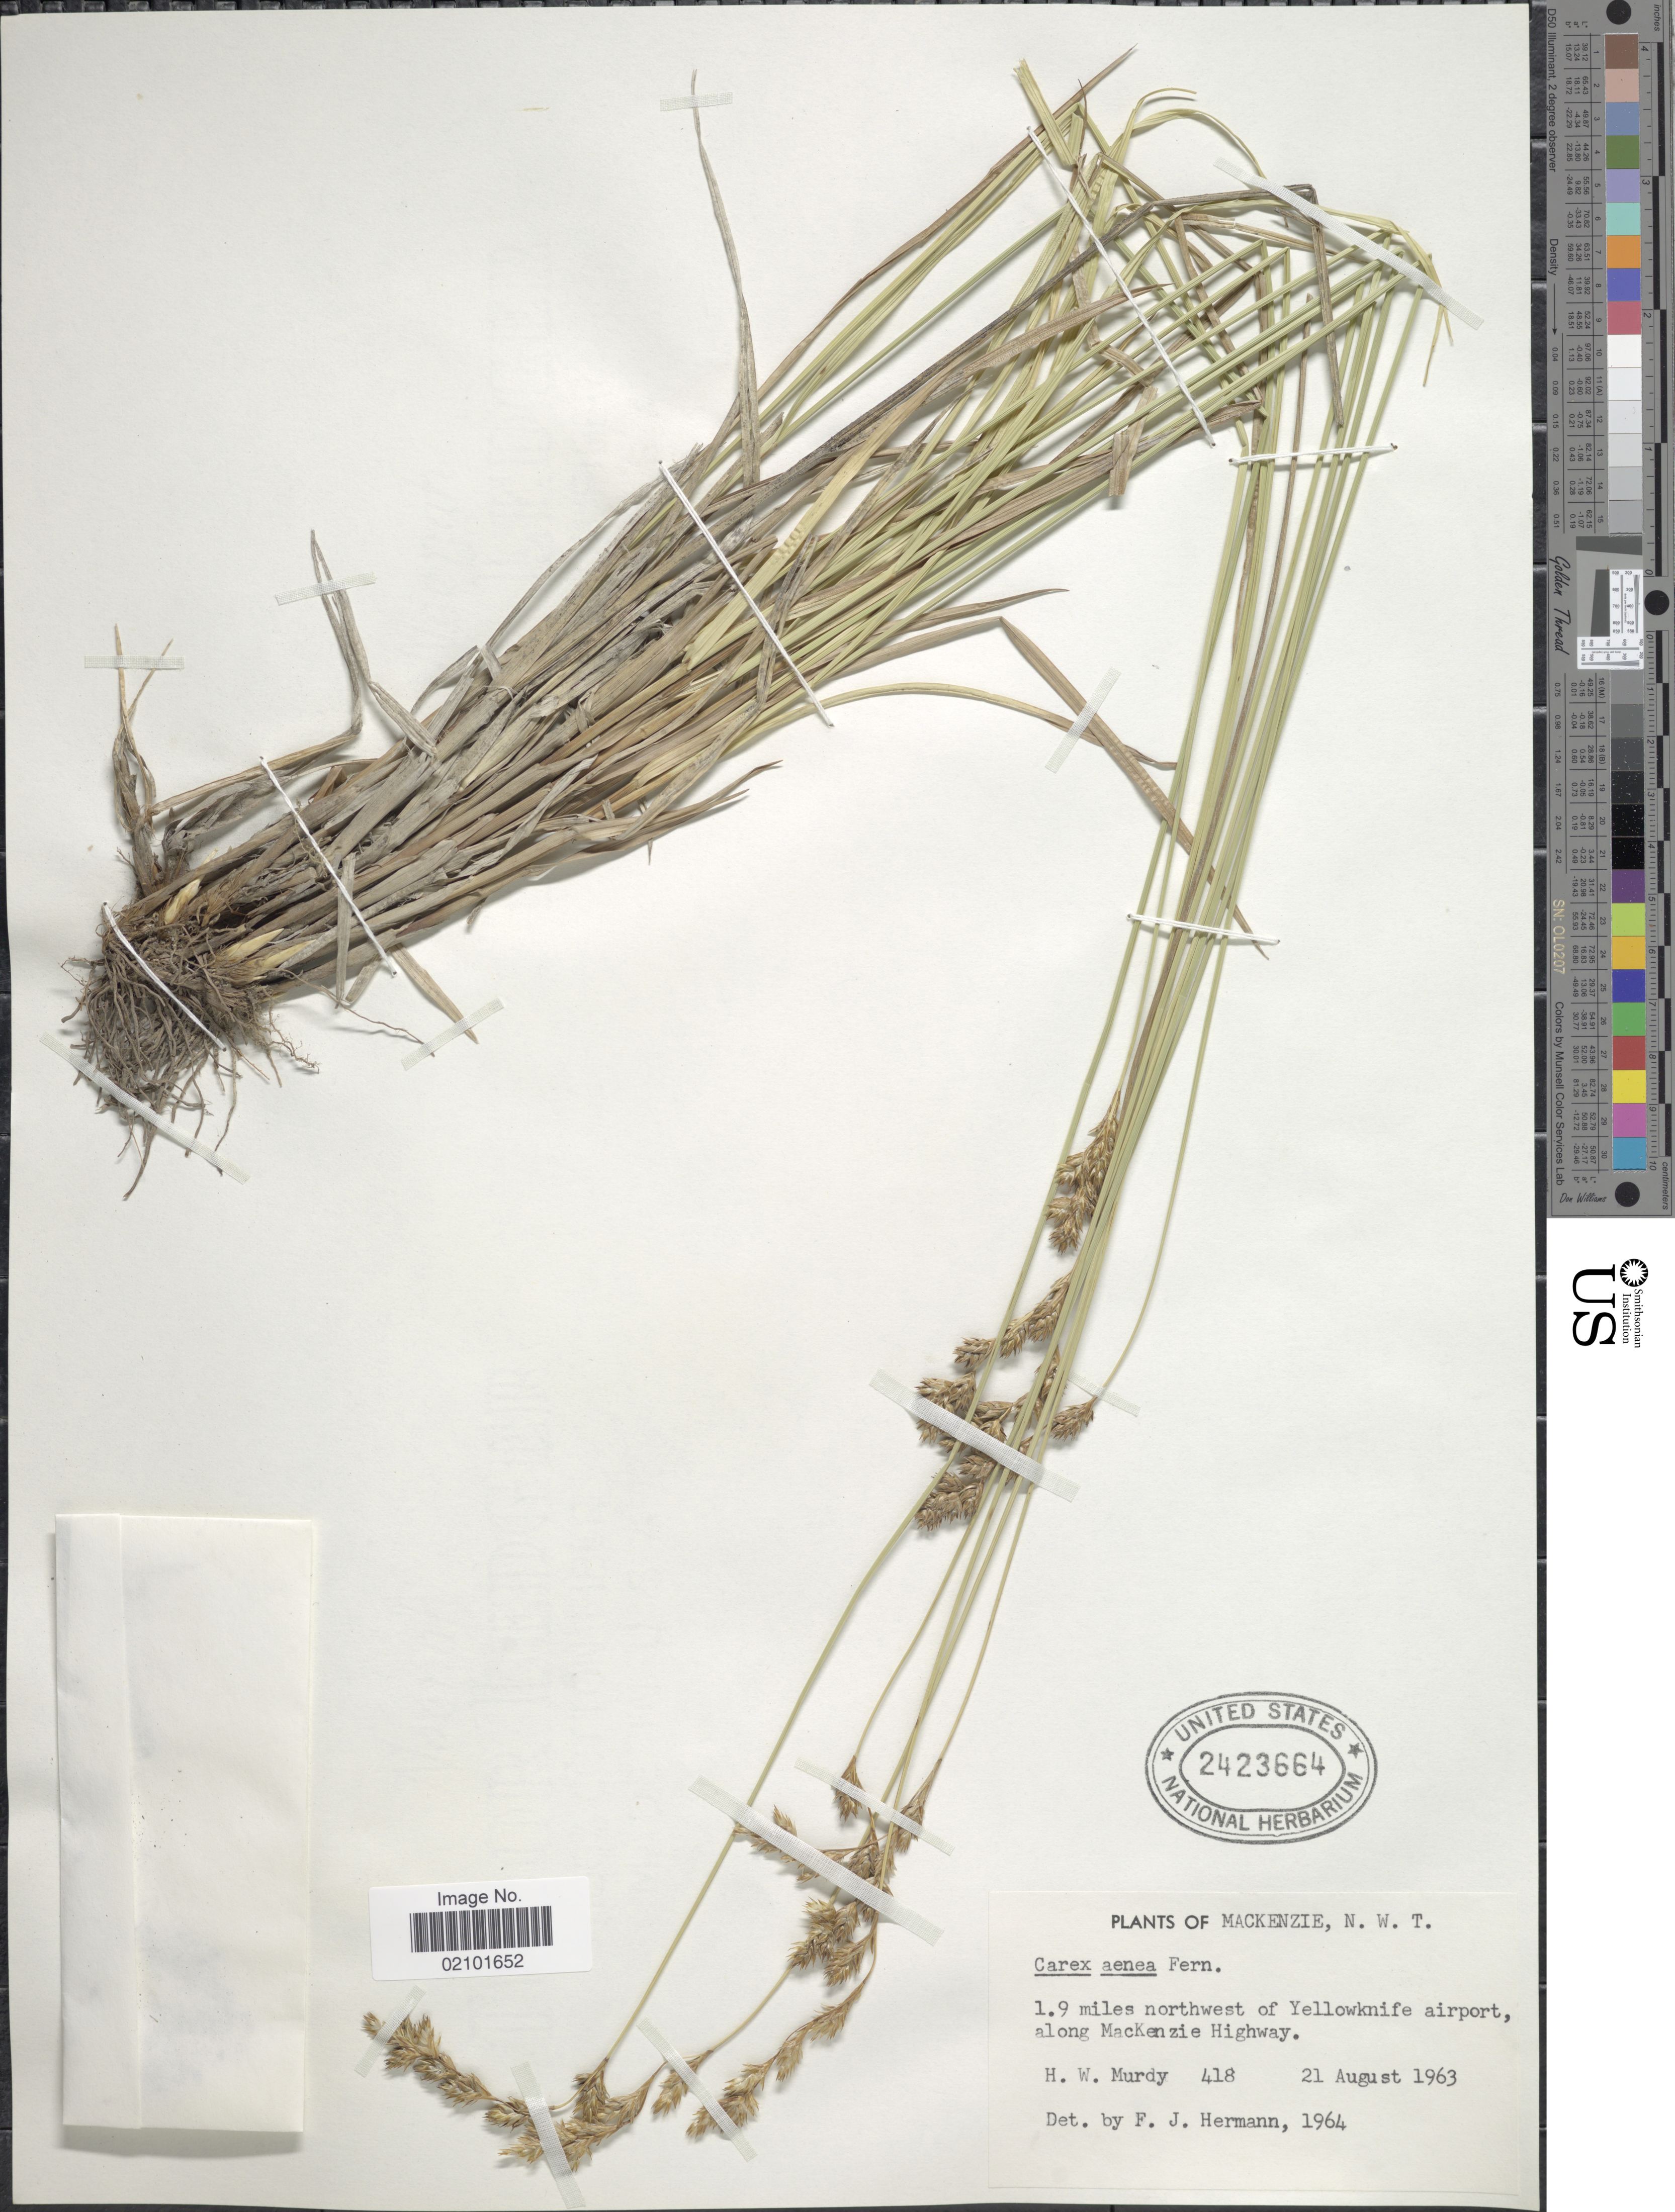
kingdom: Plantae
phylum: Tracheophyta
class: Liliopsida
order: Poales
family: Cyperaceae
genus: Carex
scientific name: Carex foenea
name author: Willd.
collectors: H. Murdy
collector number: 418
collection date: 1963-08-21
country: Canada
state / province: Northwest Territories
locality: MacKenzie. 1. 9 miles northwest of Yellowknife airport, along MacKenzie Highway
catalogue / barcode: US 2423664